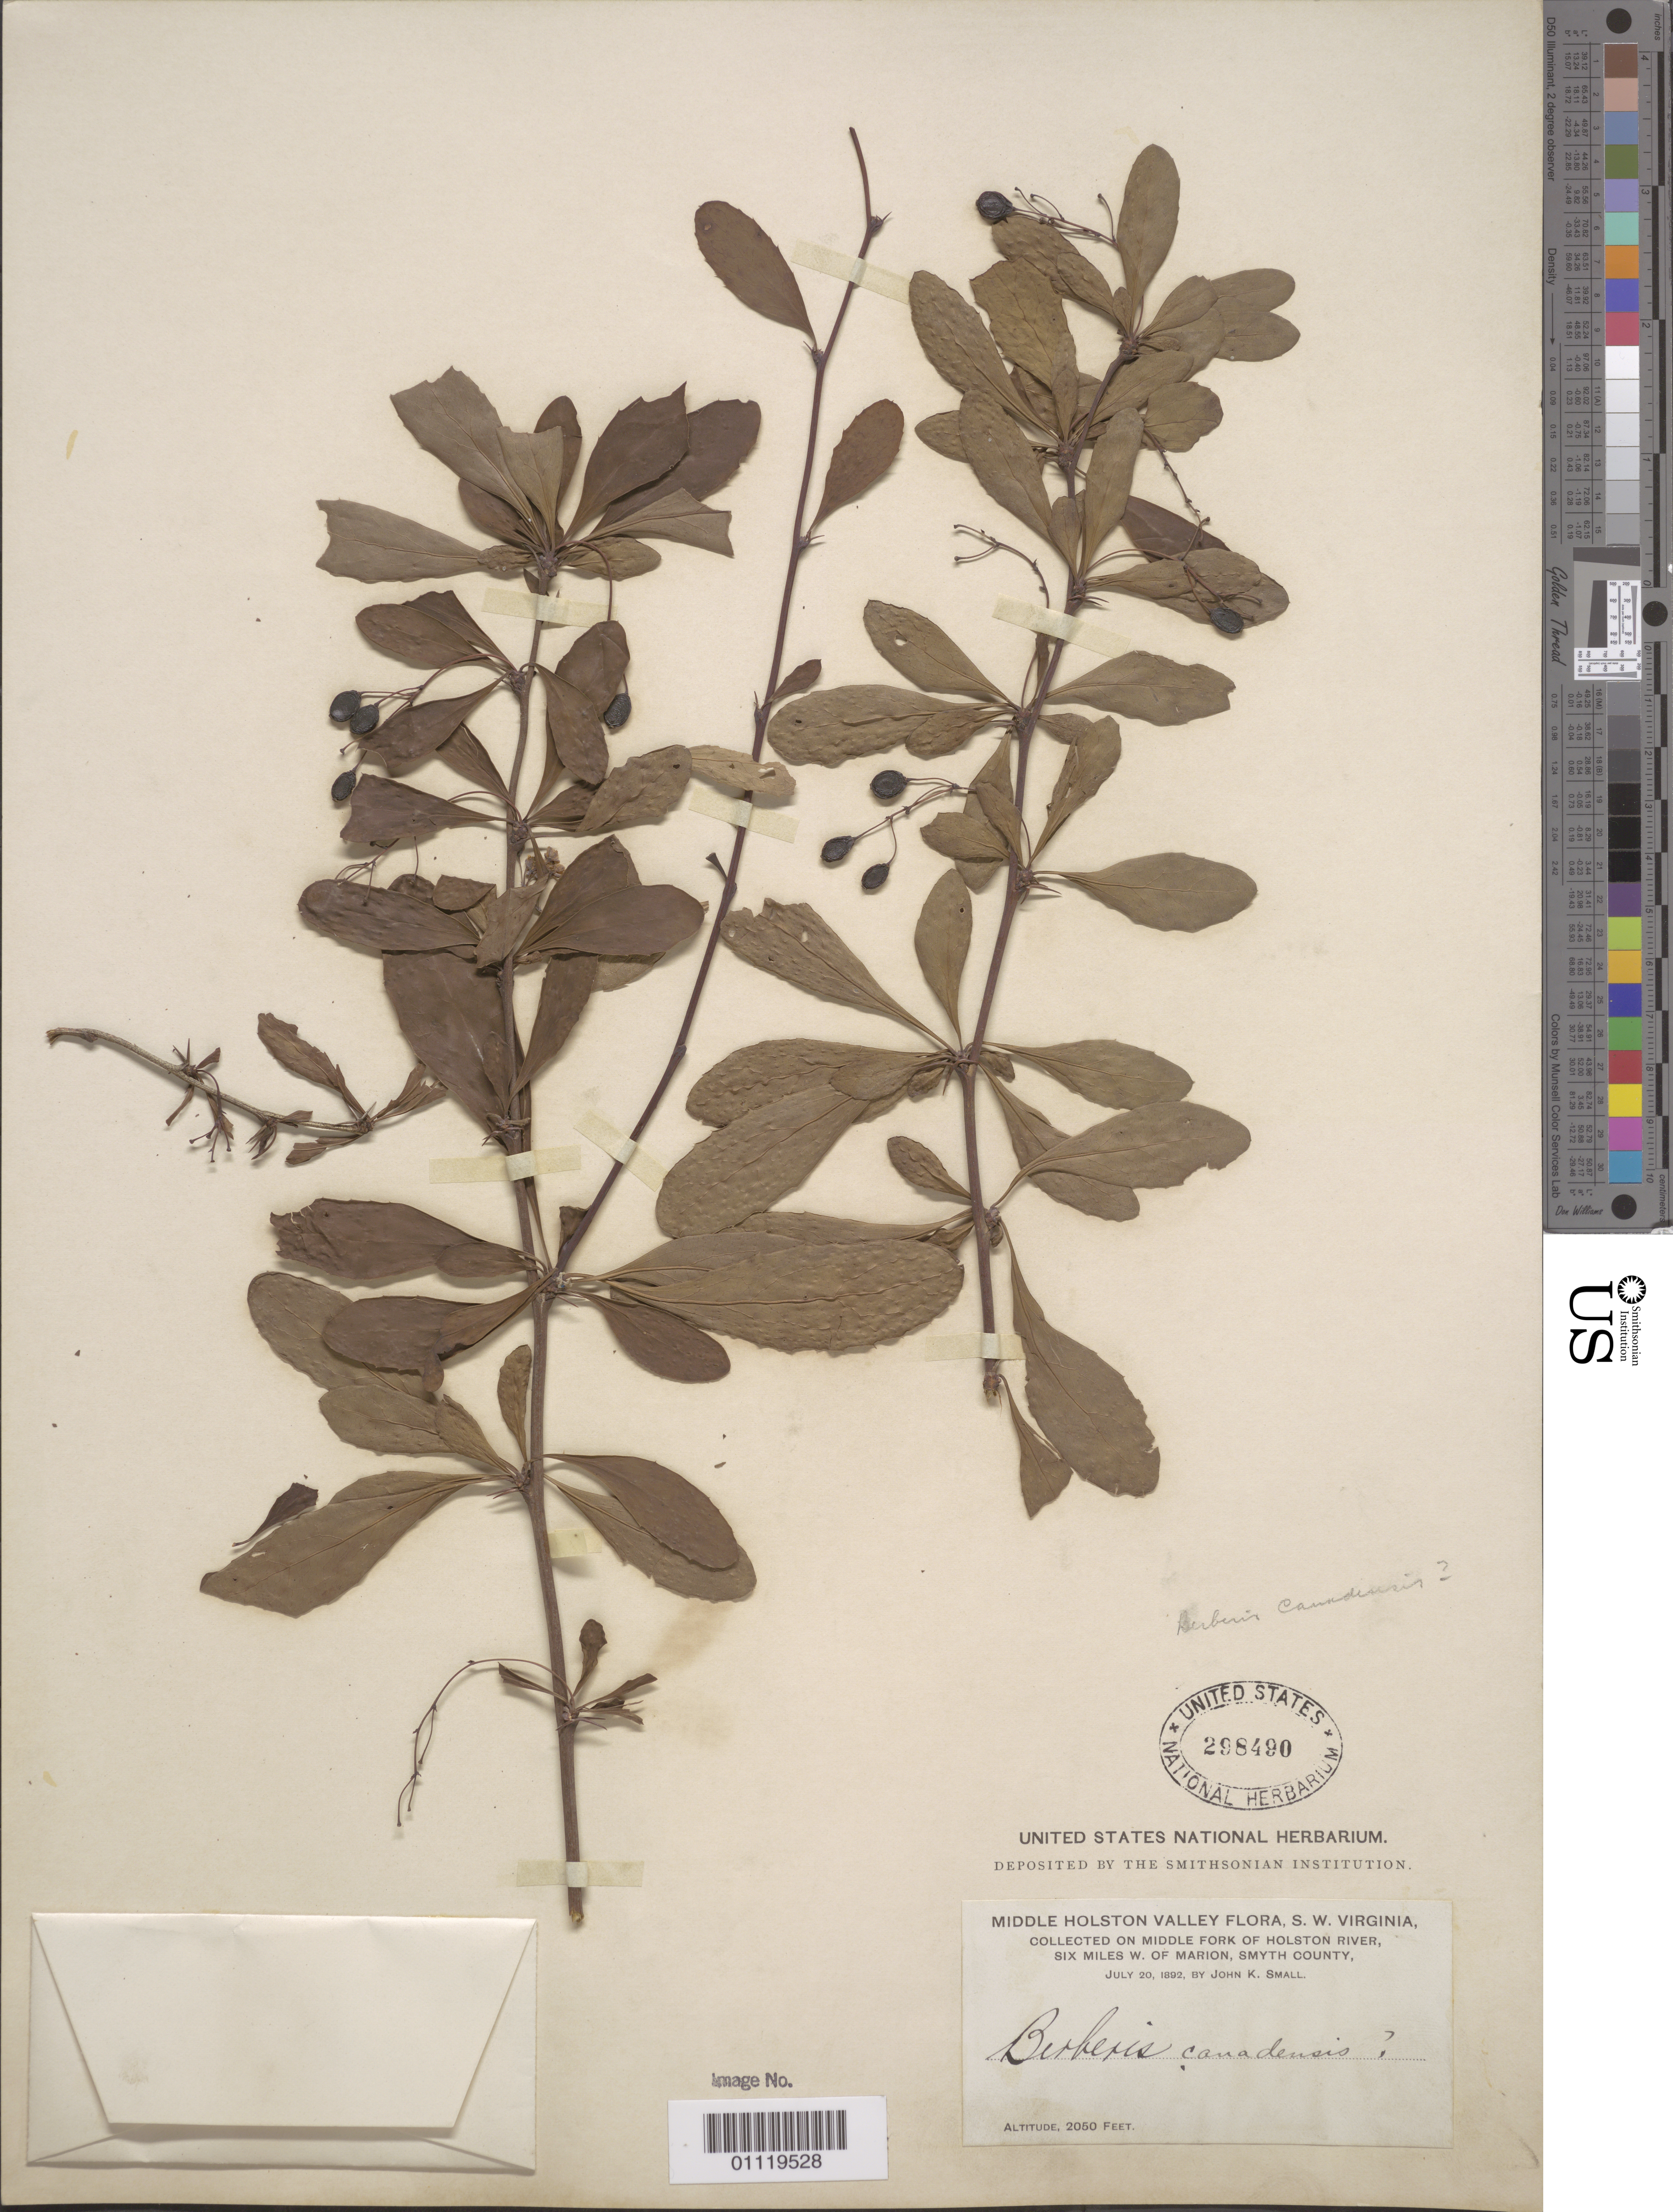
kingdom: Plantae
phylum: Tracheophyta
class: Magnoliopsida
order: Ranunculales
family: Berberidaceae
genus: Berberis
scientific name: Berberis canadensis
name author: Mill.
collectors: J. K. Small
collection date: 1892-07-20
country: United States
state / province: Virginia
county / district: Smyth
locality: SW Virginia, six miles W of Marion, on middle fork of Holston River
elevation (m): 625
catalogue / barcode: US 298490